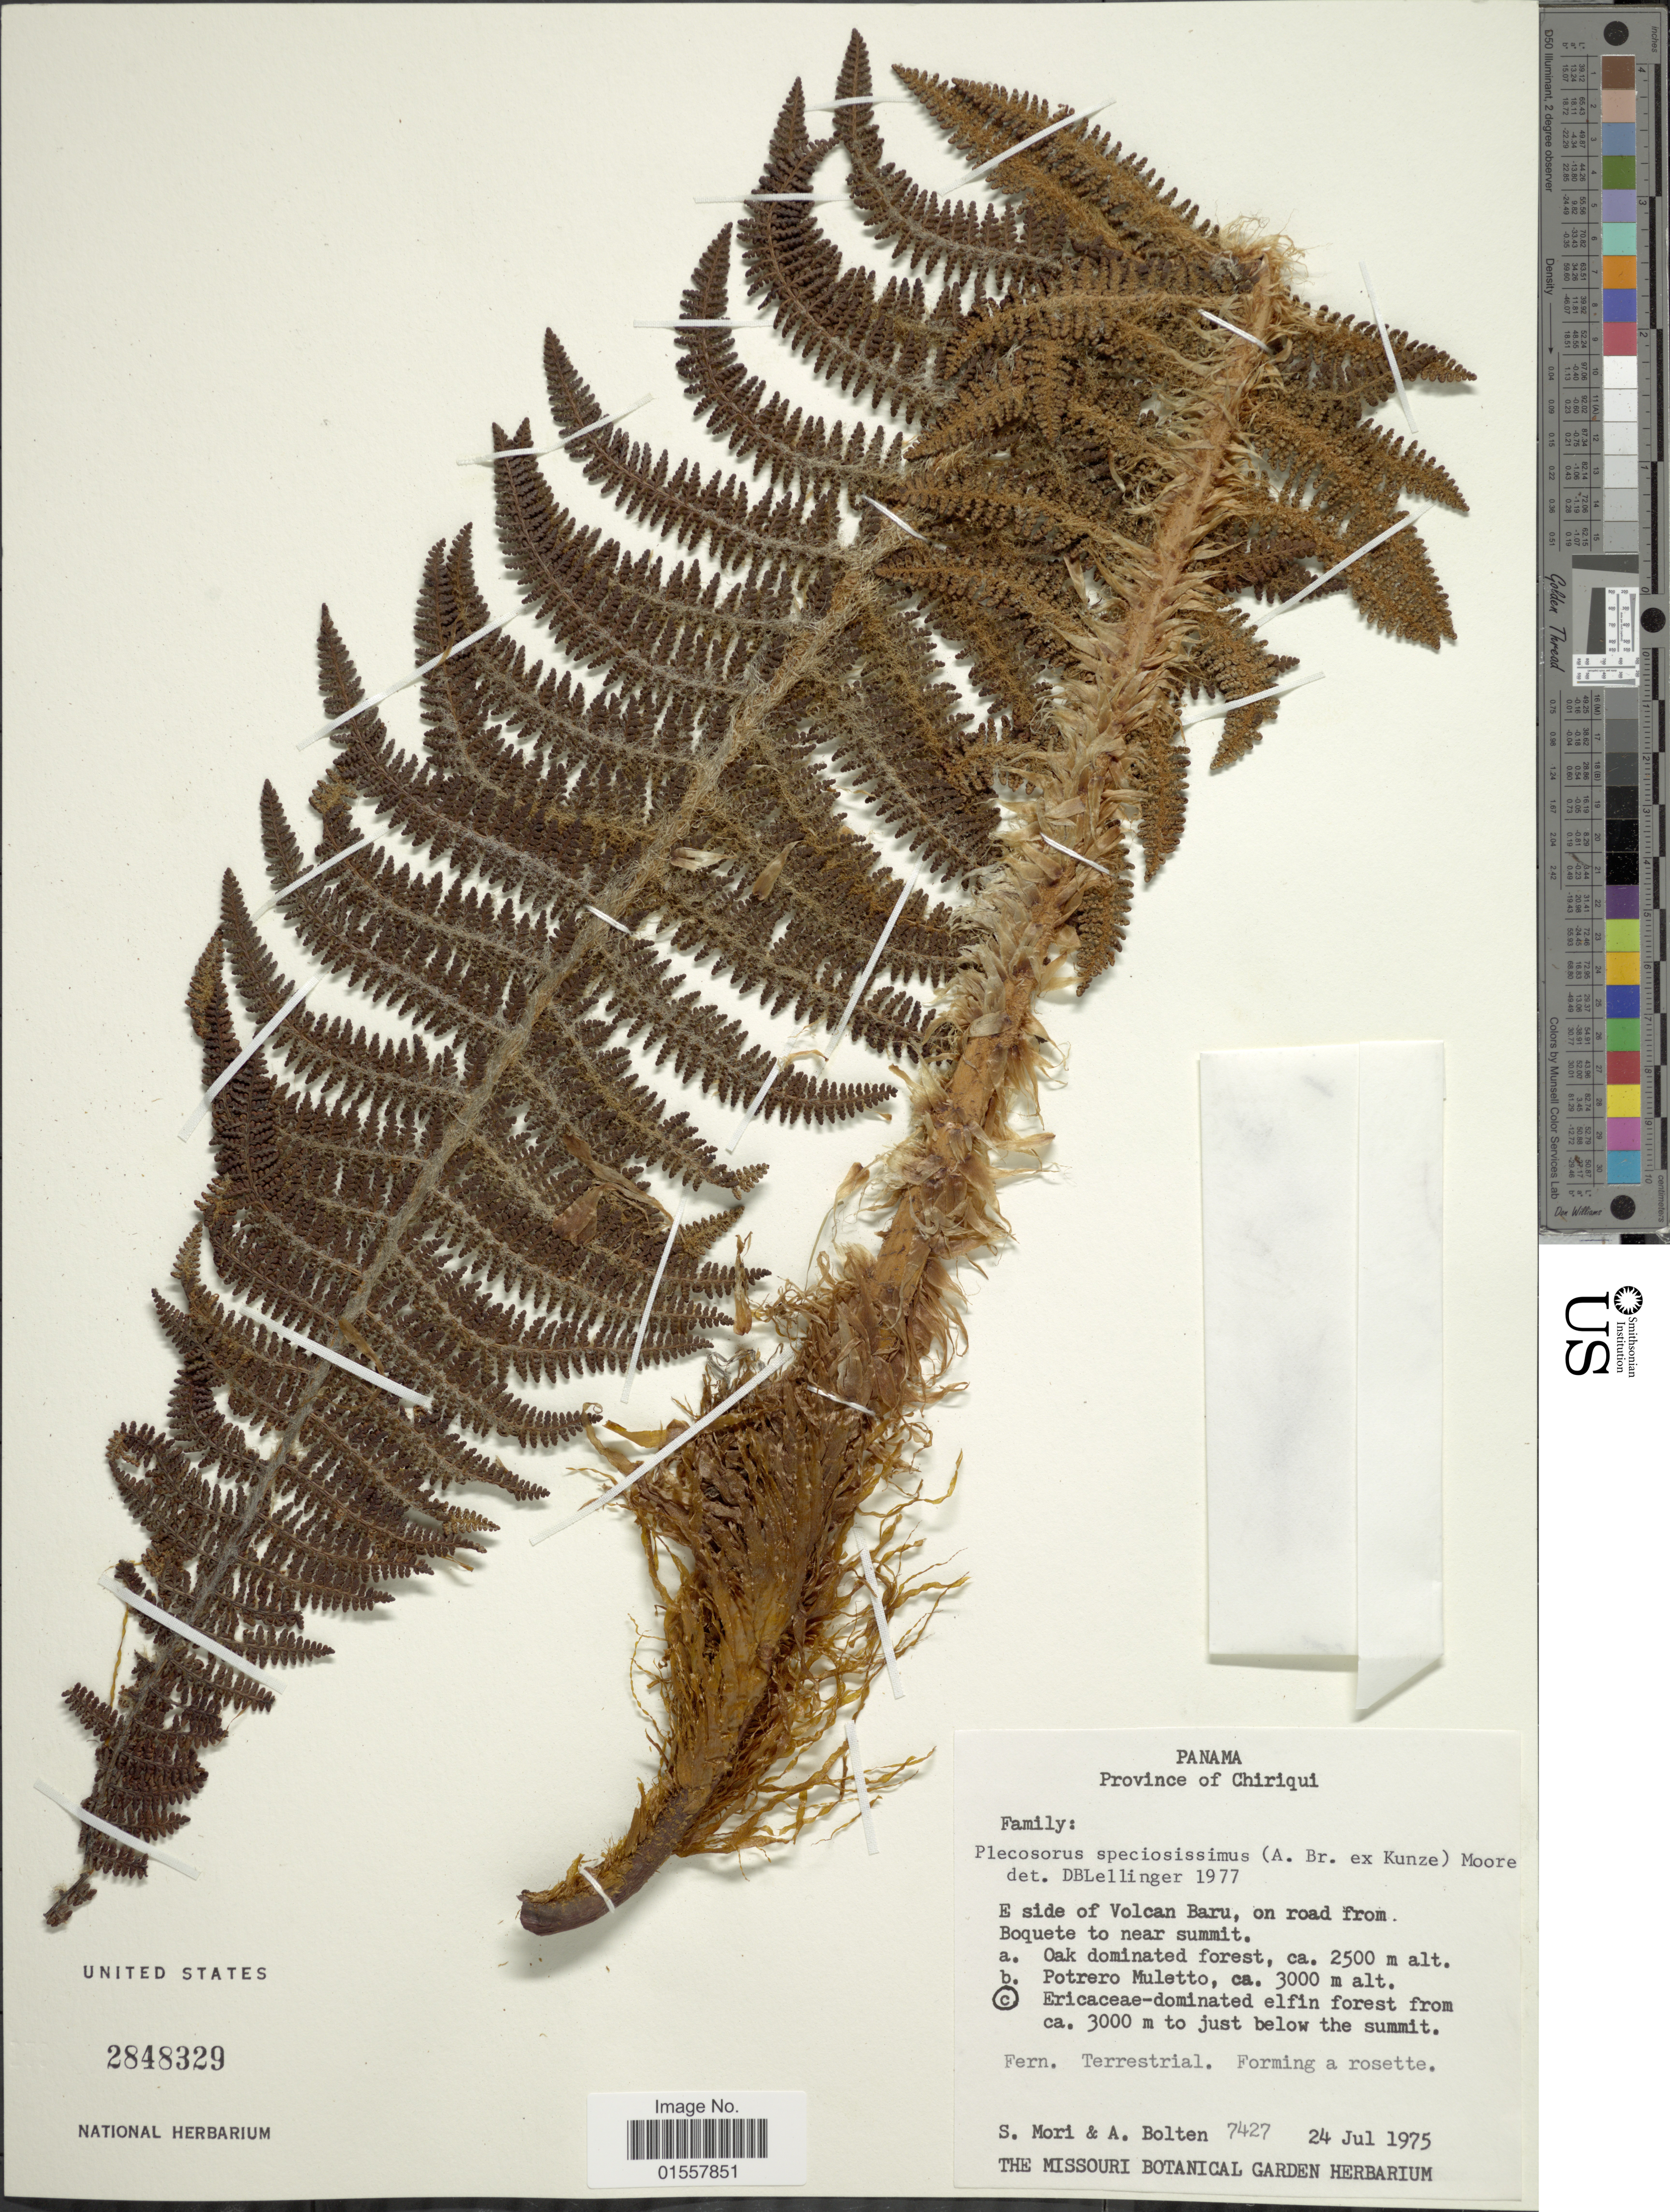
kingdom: Plantae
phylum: Tracheophyta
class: Polypodiopsida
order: Polypodiales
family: Dryopteridaceae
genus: Polystichum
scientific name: Polystichum speciosissimum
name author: (A. Braun ex Kunze) Copel.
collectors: S. Mori & A. Bolten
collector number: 7427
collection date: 1975-07-24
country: Panama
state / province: Chiriqui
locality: Province of Chiriqui, E side of Volcan Baru, on road from Boquete to near summit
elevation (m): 3000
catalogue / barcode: US 2848329